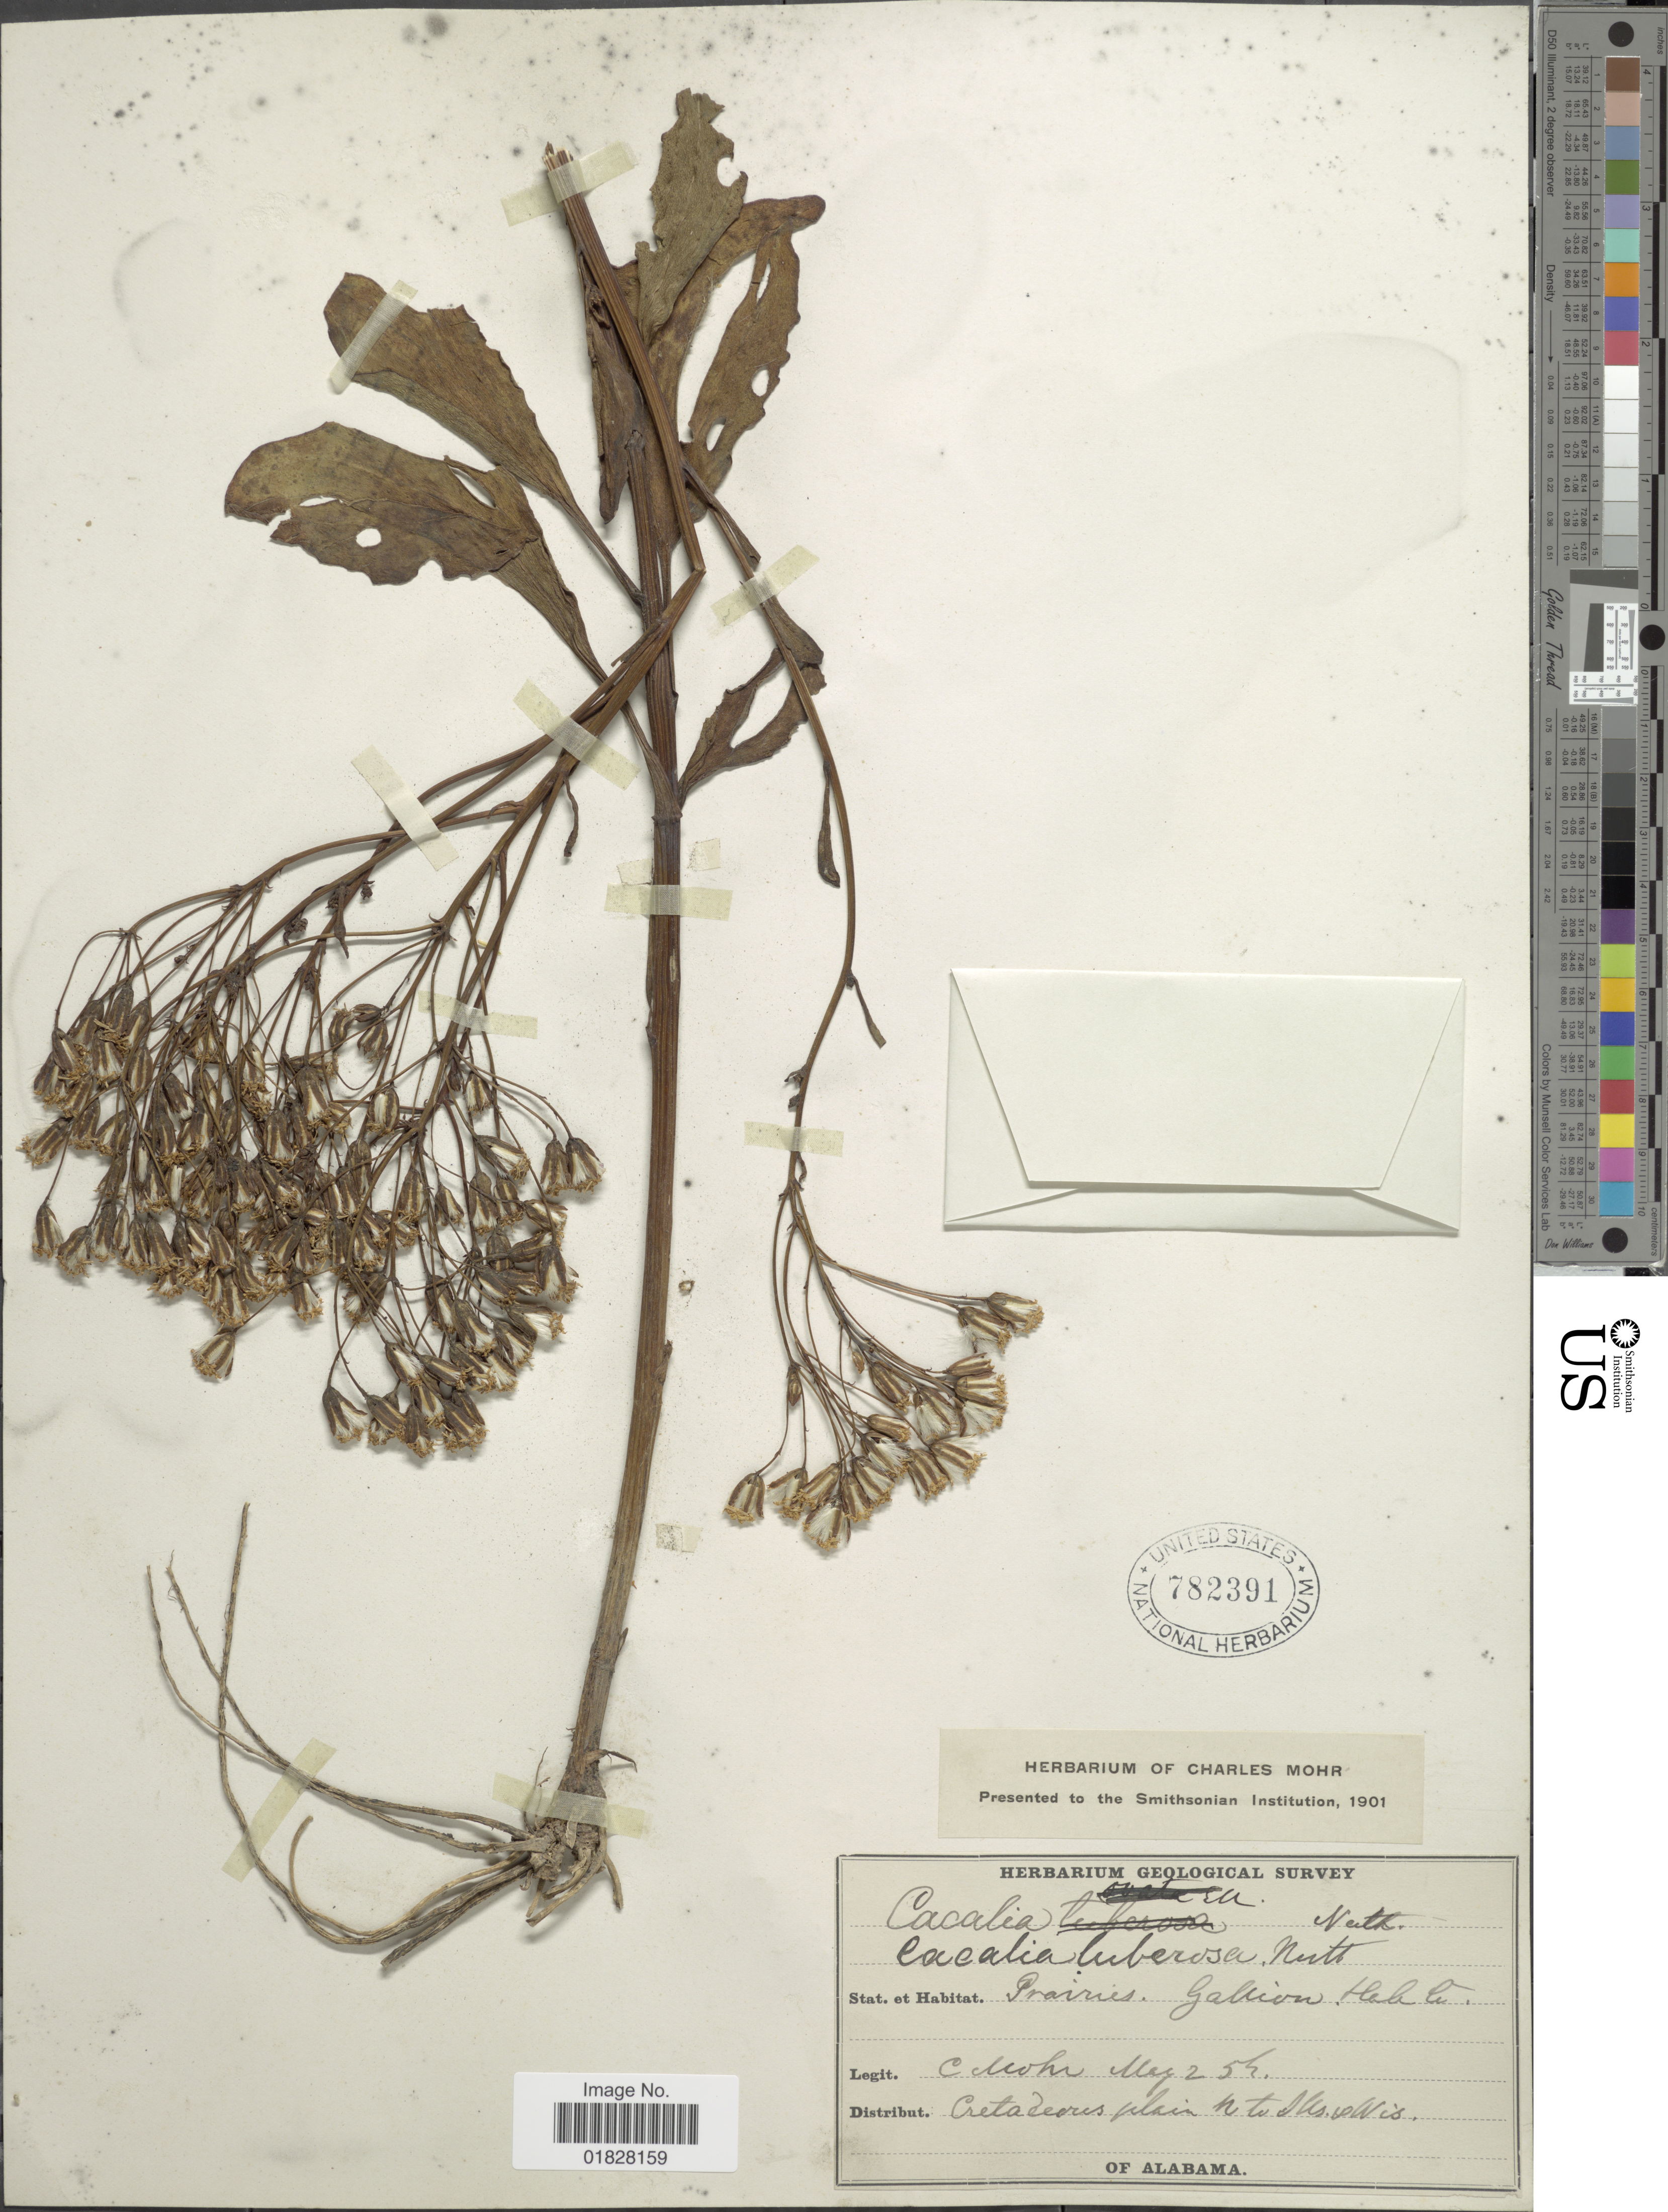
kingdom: Plantae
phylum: Tracheophyta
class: Magnoliopsida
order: Asterales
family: Asteraceae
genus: Arnoglossum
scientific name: Arnoglossum plantagineum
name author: Raf.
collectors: C. T. Mohr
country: United States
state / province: Alabama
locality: Prairies, Gallion.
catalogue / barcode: US 782391